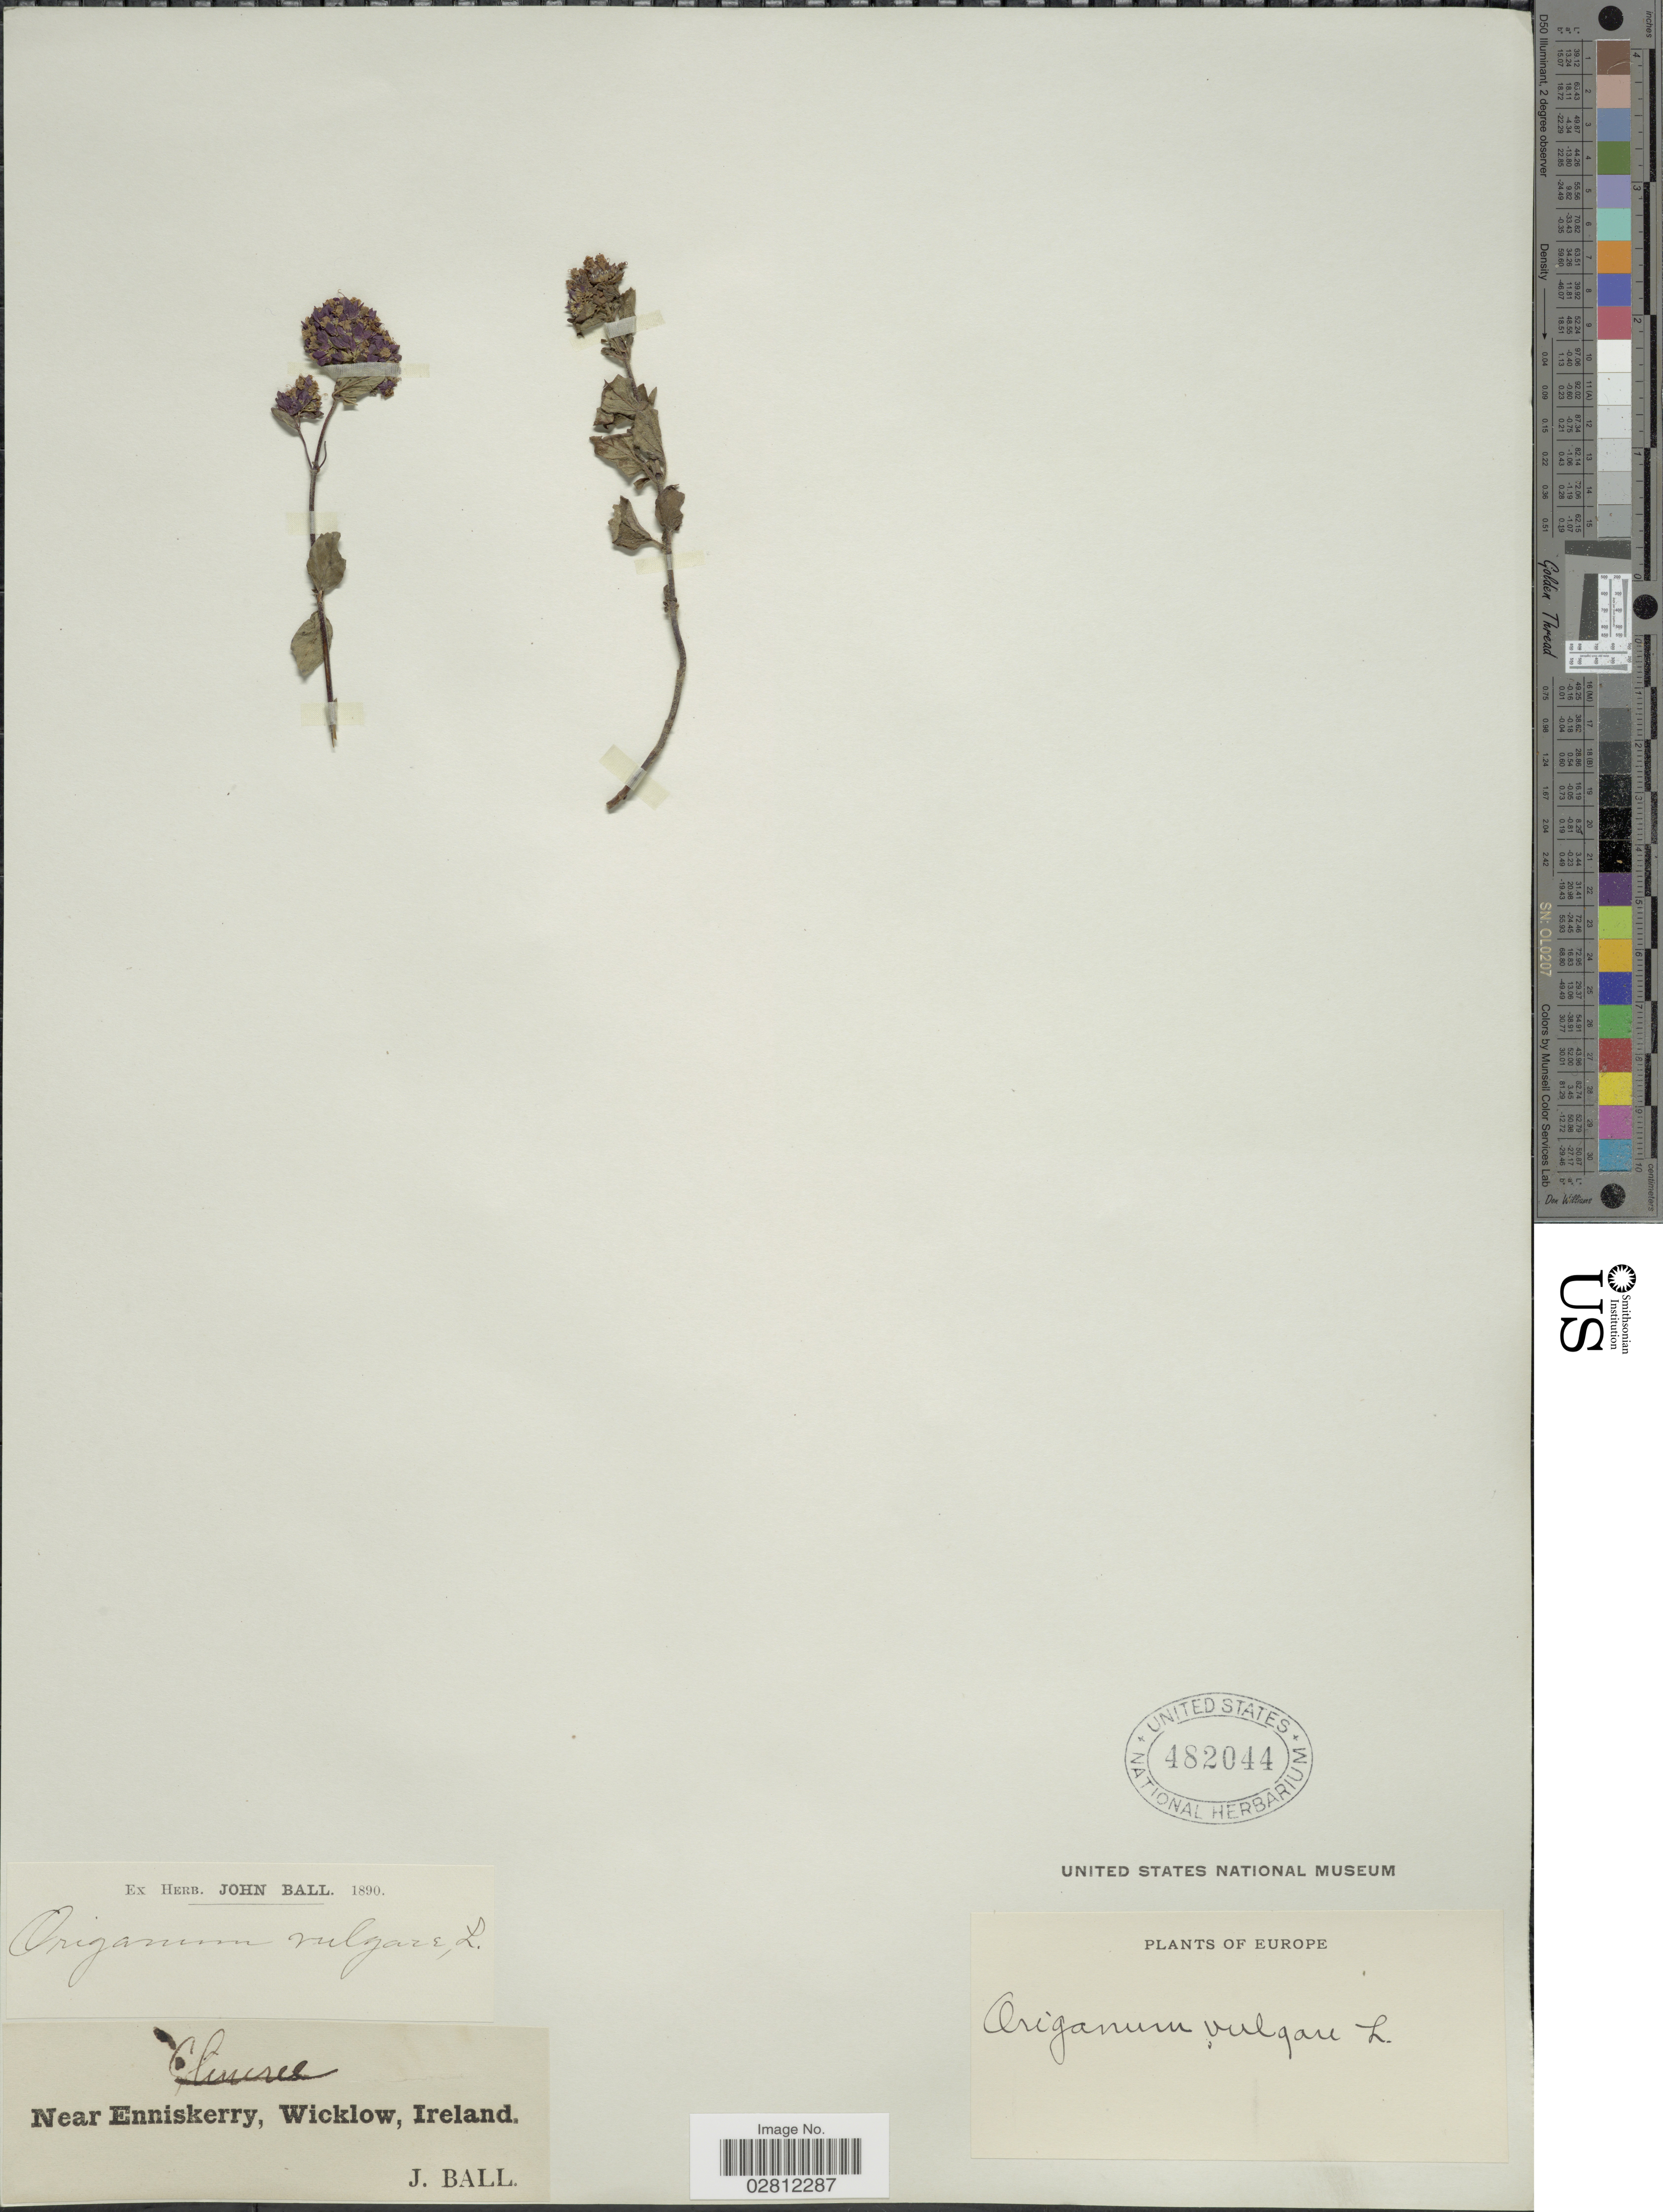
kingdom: Plantae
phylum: Tracheophyta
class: Magnoliopsida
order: Lamiales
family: Lamiaceae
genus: Origanum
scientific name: Origanum vulgare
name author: L.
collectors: J. Ball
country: Ireland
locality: Near Enniskerry, Wicklow.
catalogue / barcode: US 482044